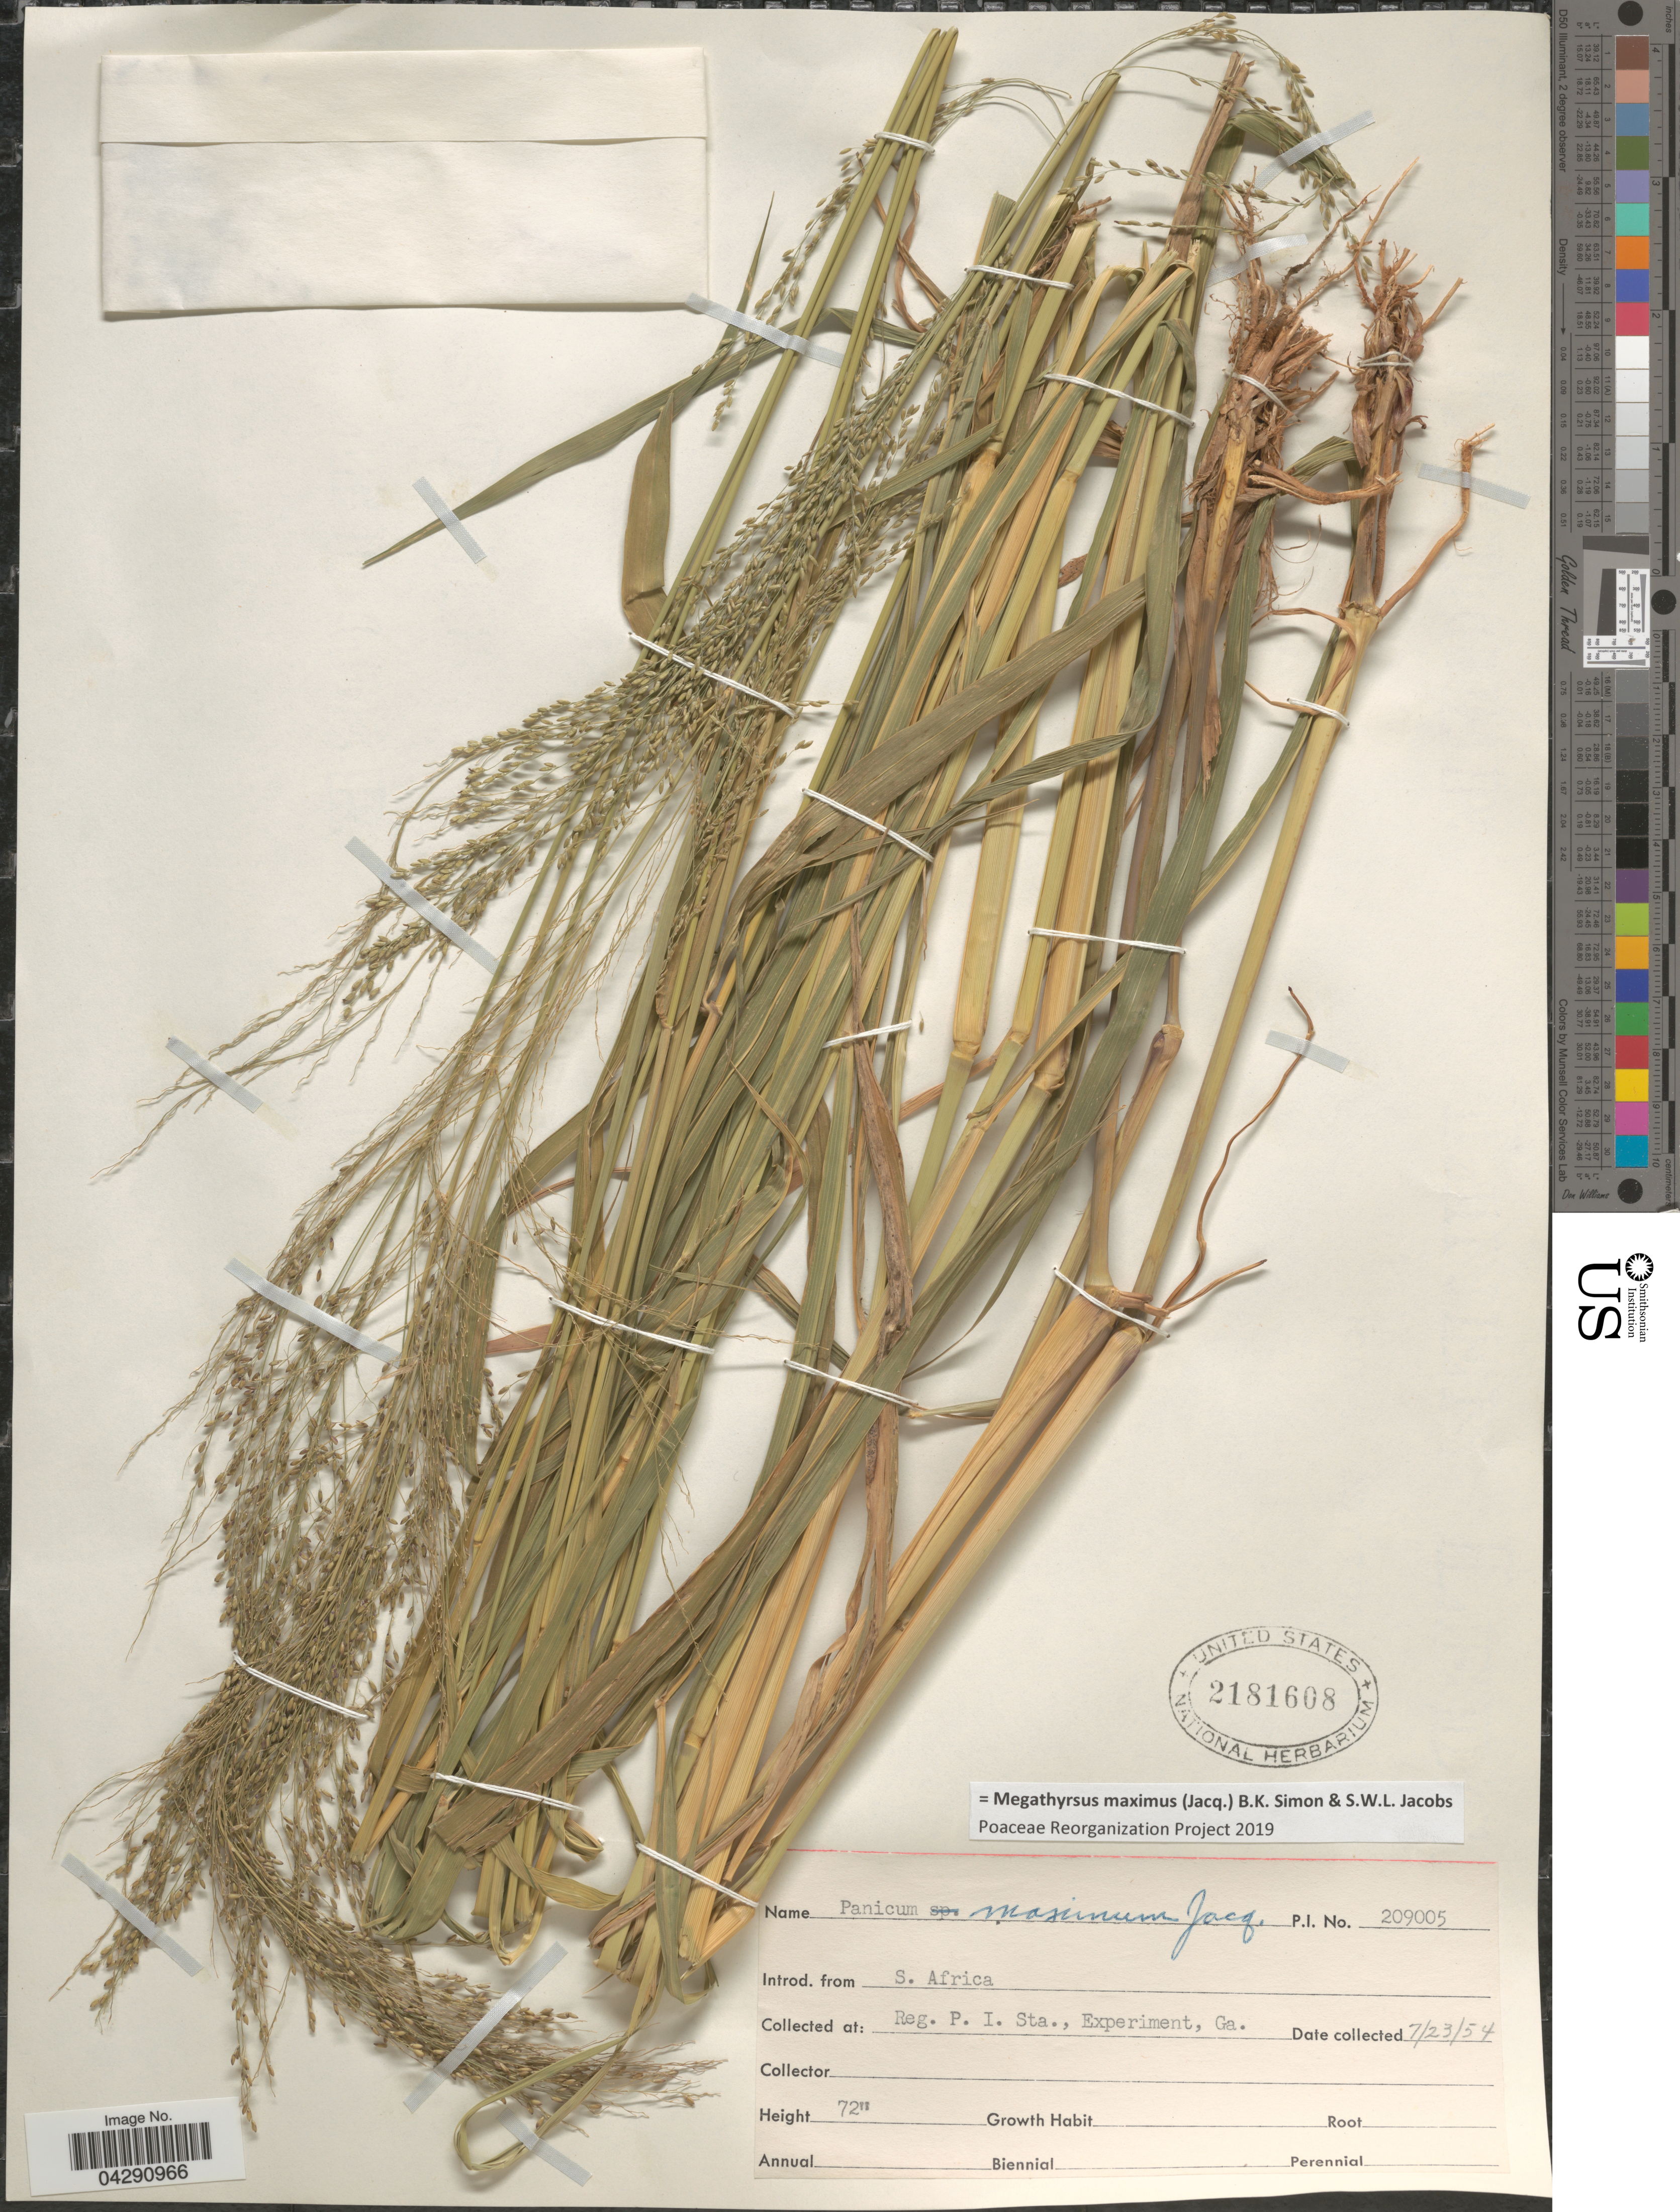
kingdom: Plantae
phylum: Tracheophyta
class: Liliopsida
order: Poales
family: Poaceae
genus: Megathyrsus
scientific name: Megathyrsus maximus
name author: (Jacq.) B.K. Simon & S.W.L. Jacobs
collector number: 209005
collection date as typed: Transcribed d/m/y: 23/7/54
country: United States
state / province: Georgia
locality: Reg. P. I. Sta., Experiment.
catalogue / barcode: US 2181608